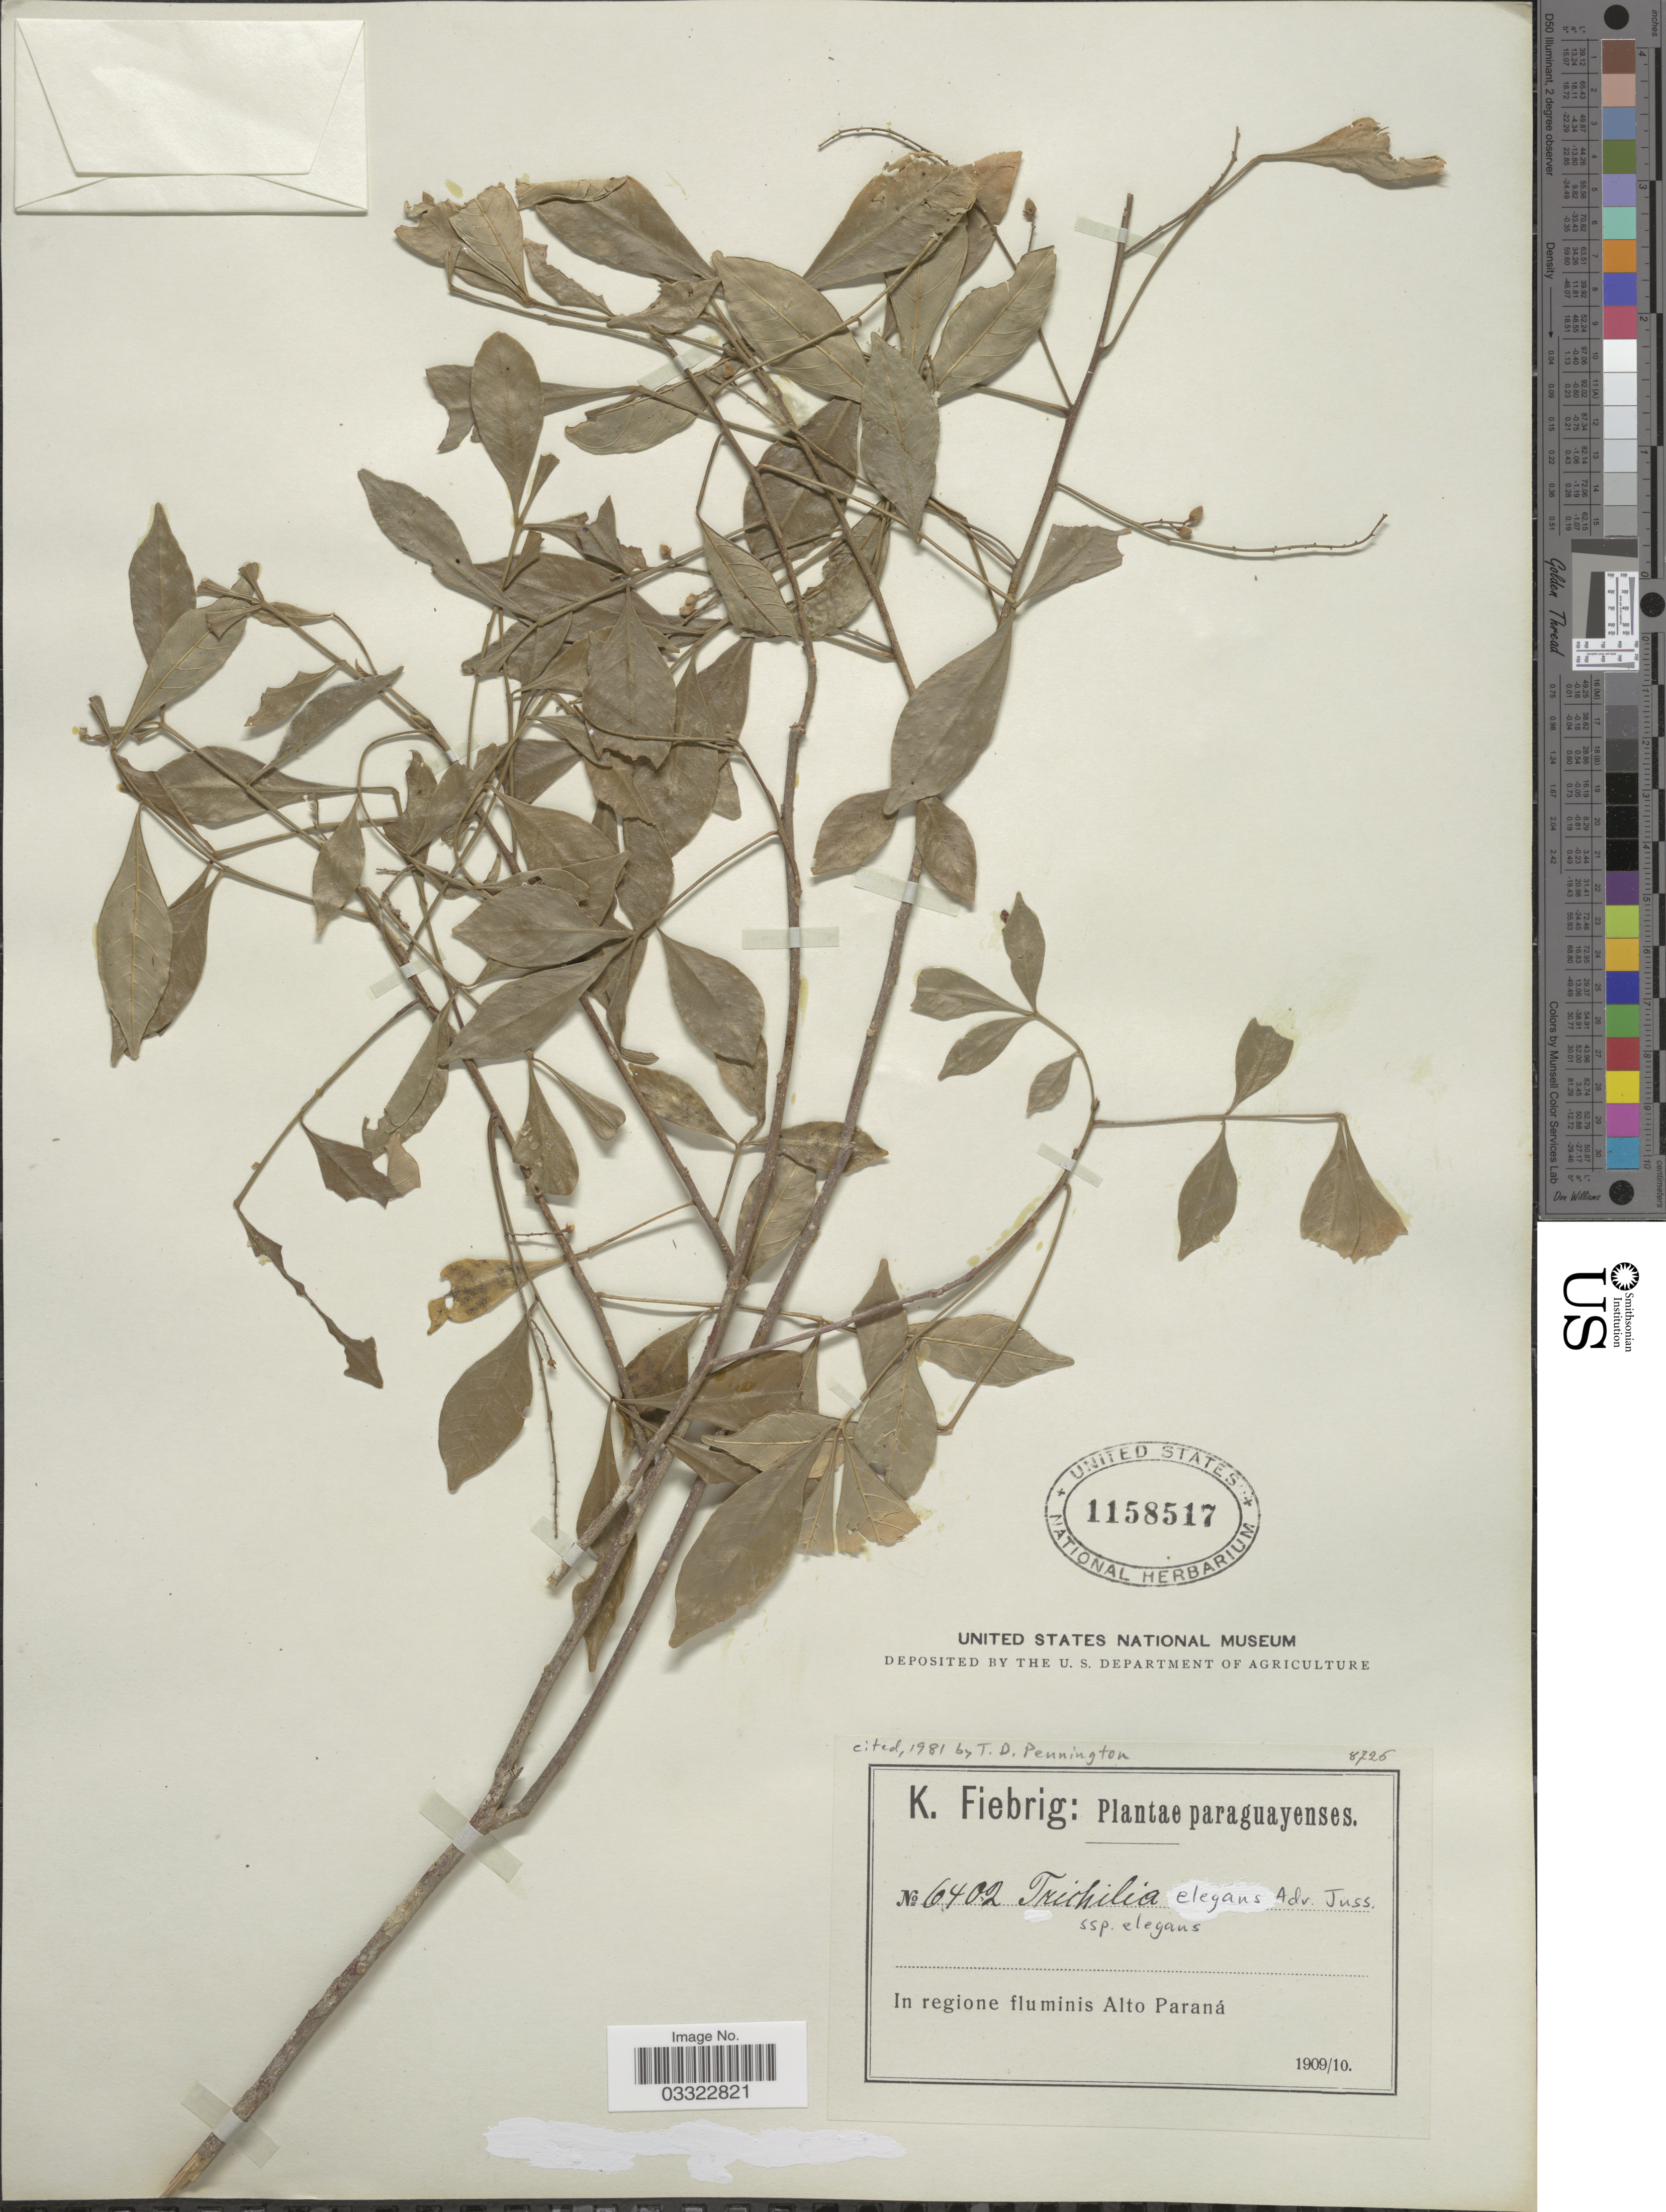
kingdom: Plantae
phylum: Tracheophyta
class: Magnoliopsida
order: Sapindales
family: Meliaceae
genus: Trichilia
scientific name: Trichilia elegans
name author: A. Juss.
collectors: K. Fiebrig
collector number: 6402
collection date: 1909/1910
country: Paraguay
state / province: Alto Parana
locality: In regione fluminis Alto Paraná.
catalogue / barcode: US 1158517